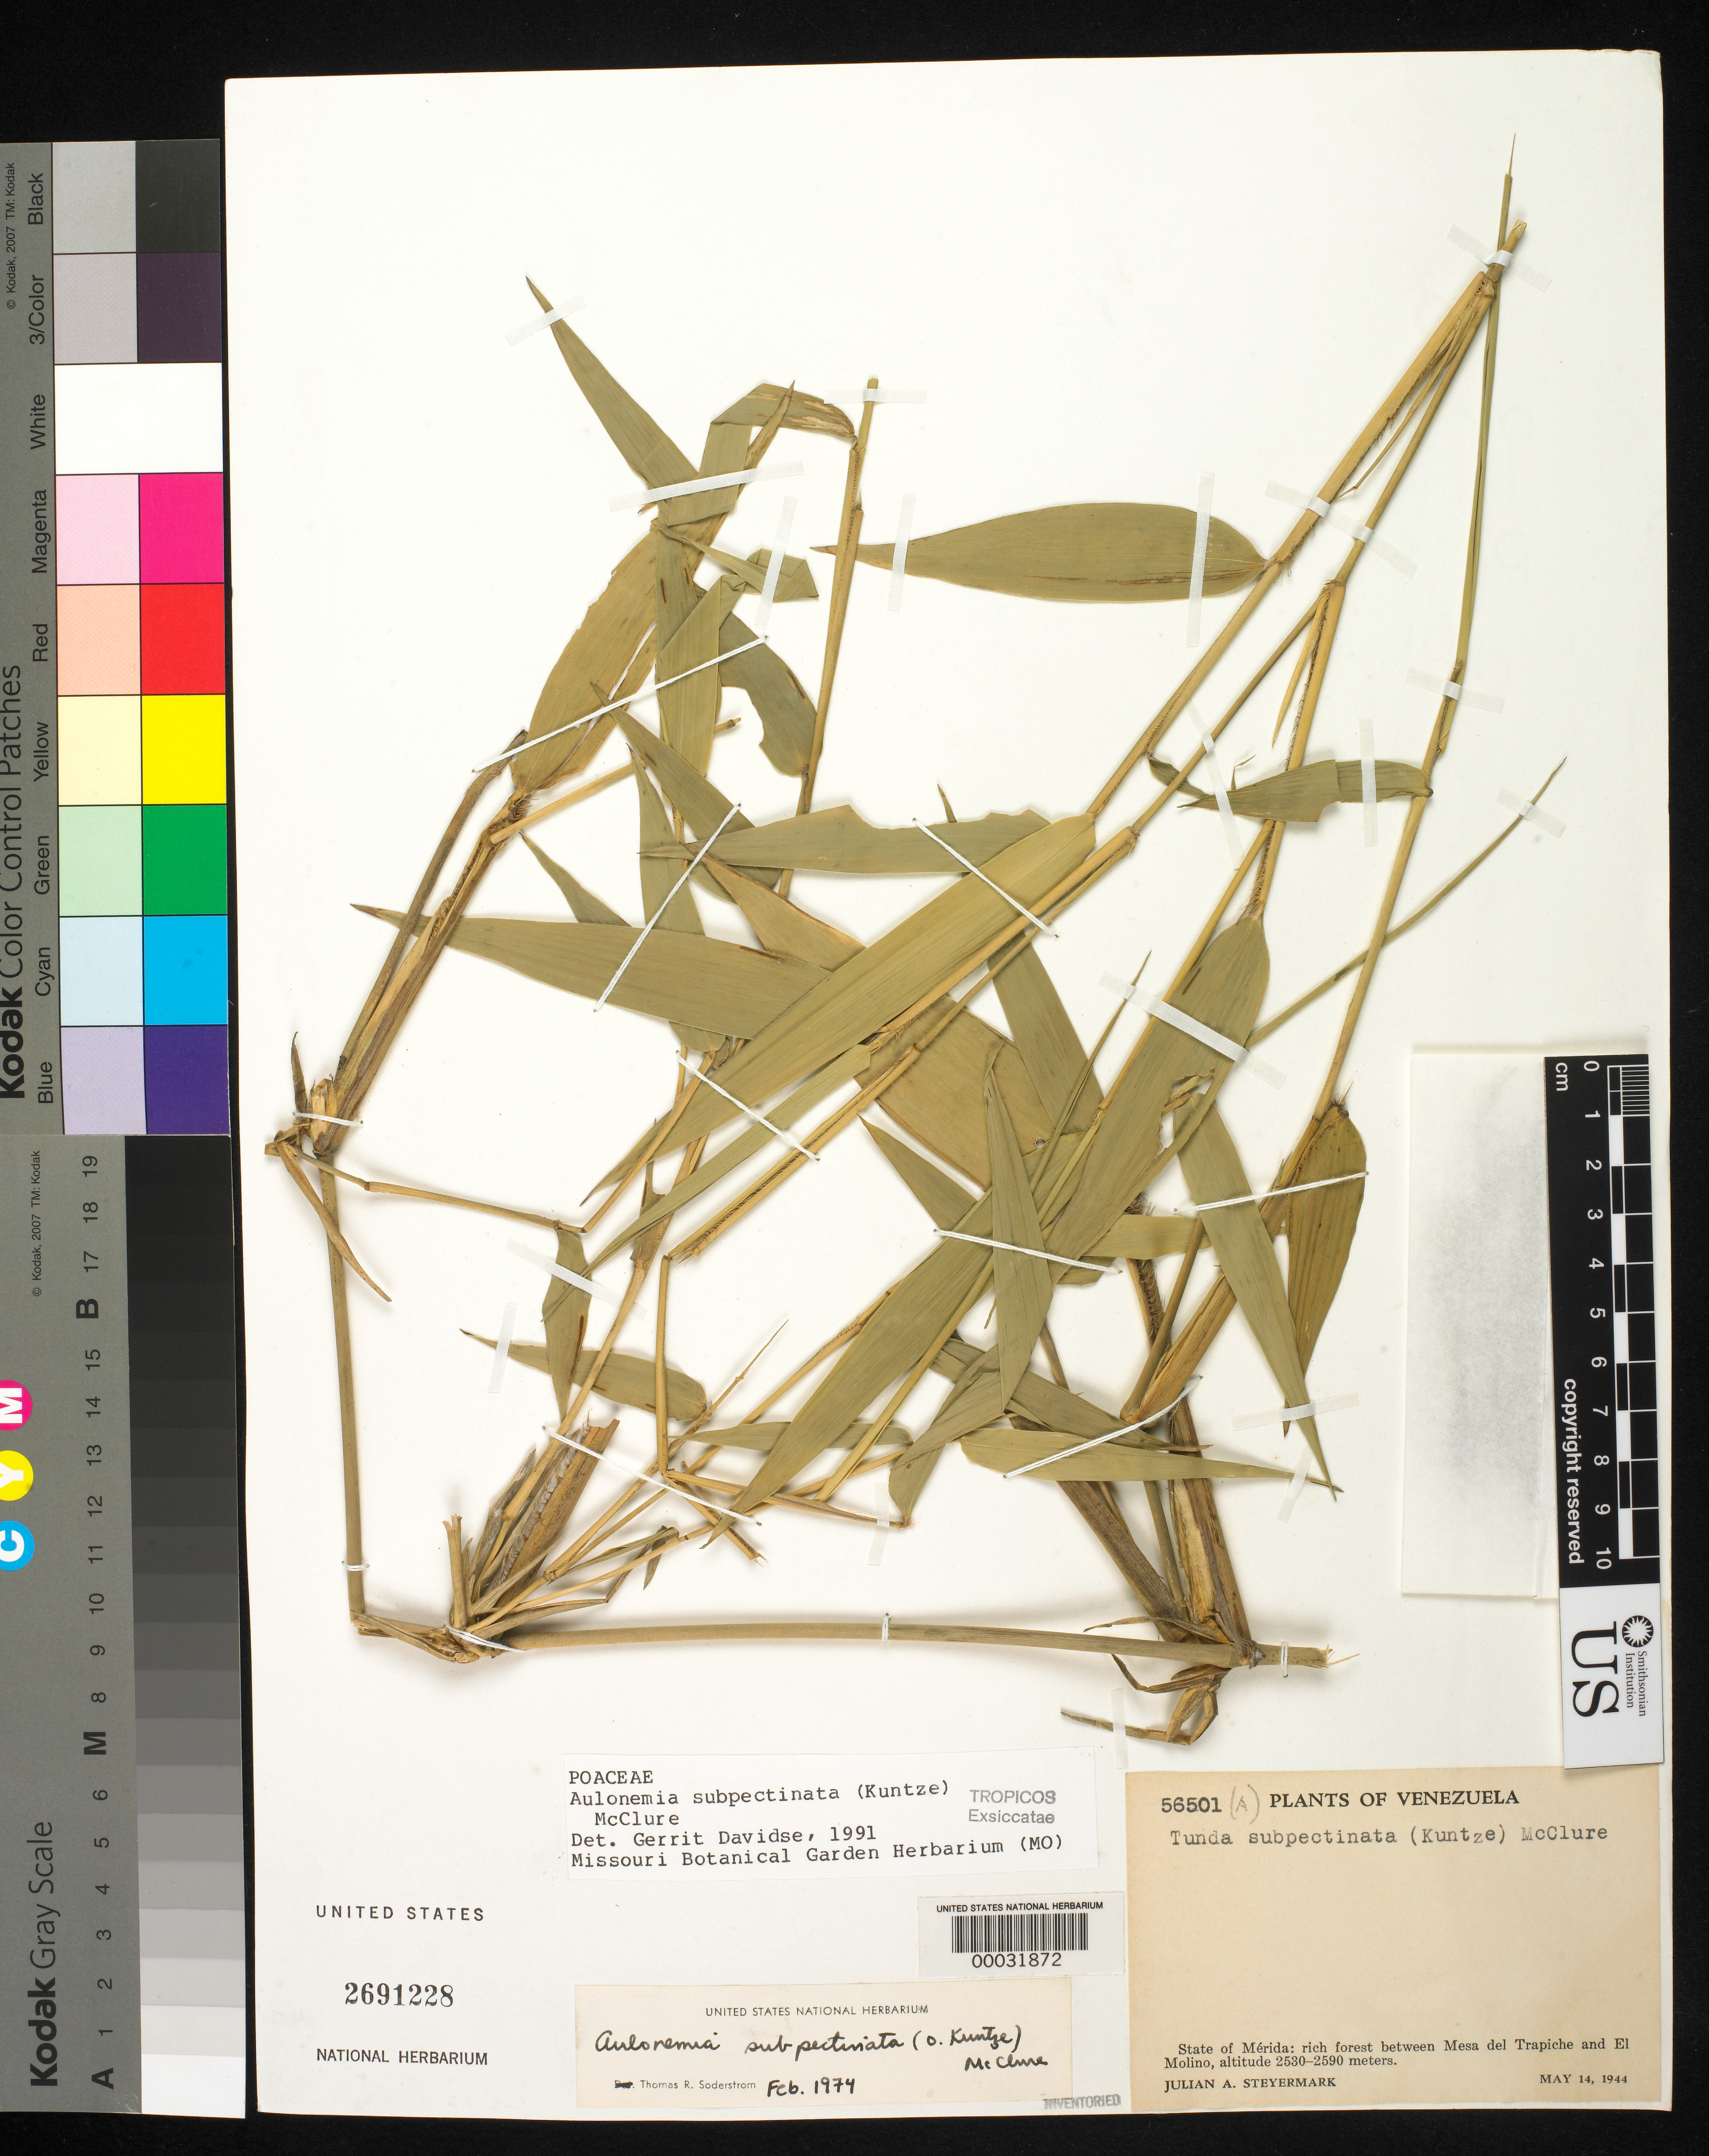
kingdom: Plantae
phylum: Tracheophyta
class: Liliopsida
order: Poales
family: Poaceae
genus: Aulonemia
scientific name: Aulonemia subpectinata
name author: (Kuntze) McClure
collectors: J. Steyermark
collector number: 56501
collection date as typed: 14 May 1944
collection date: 1944-05-14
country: Venezuela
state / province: Mérida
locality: Between mesa del trapiche and el molino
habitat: Rich forest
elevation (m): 2530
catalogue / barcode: US 2691228